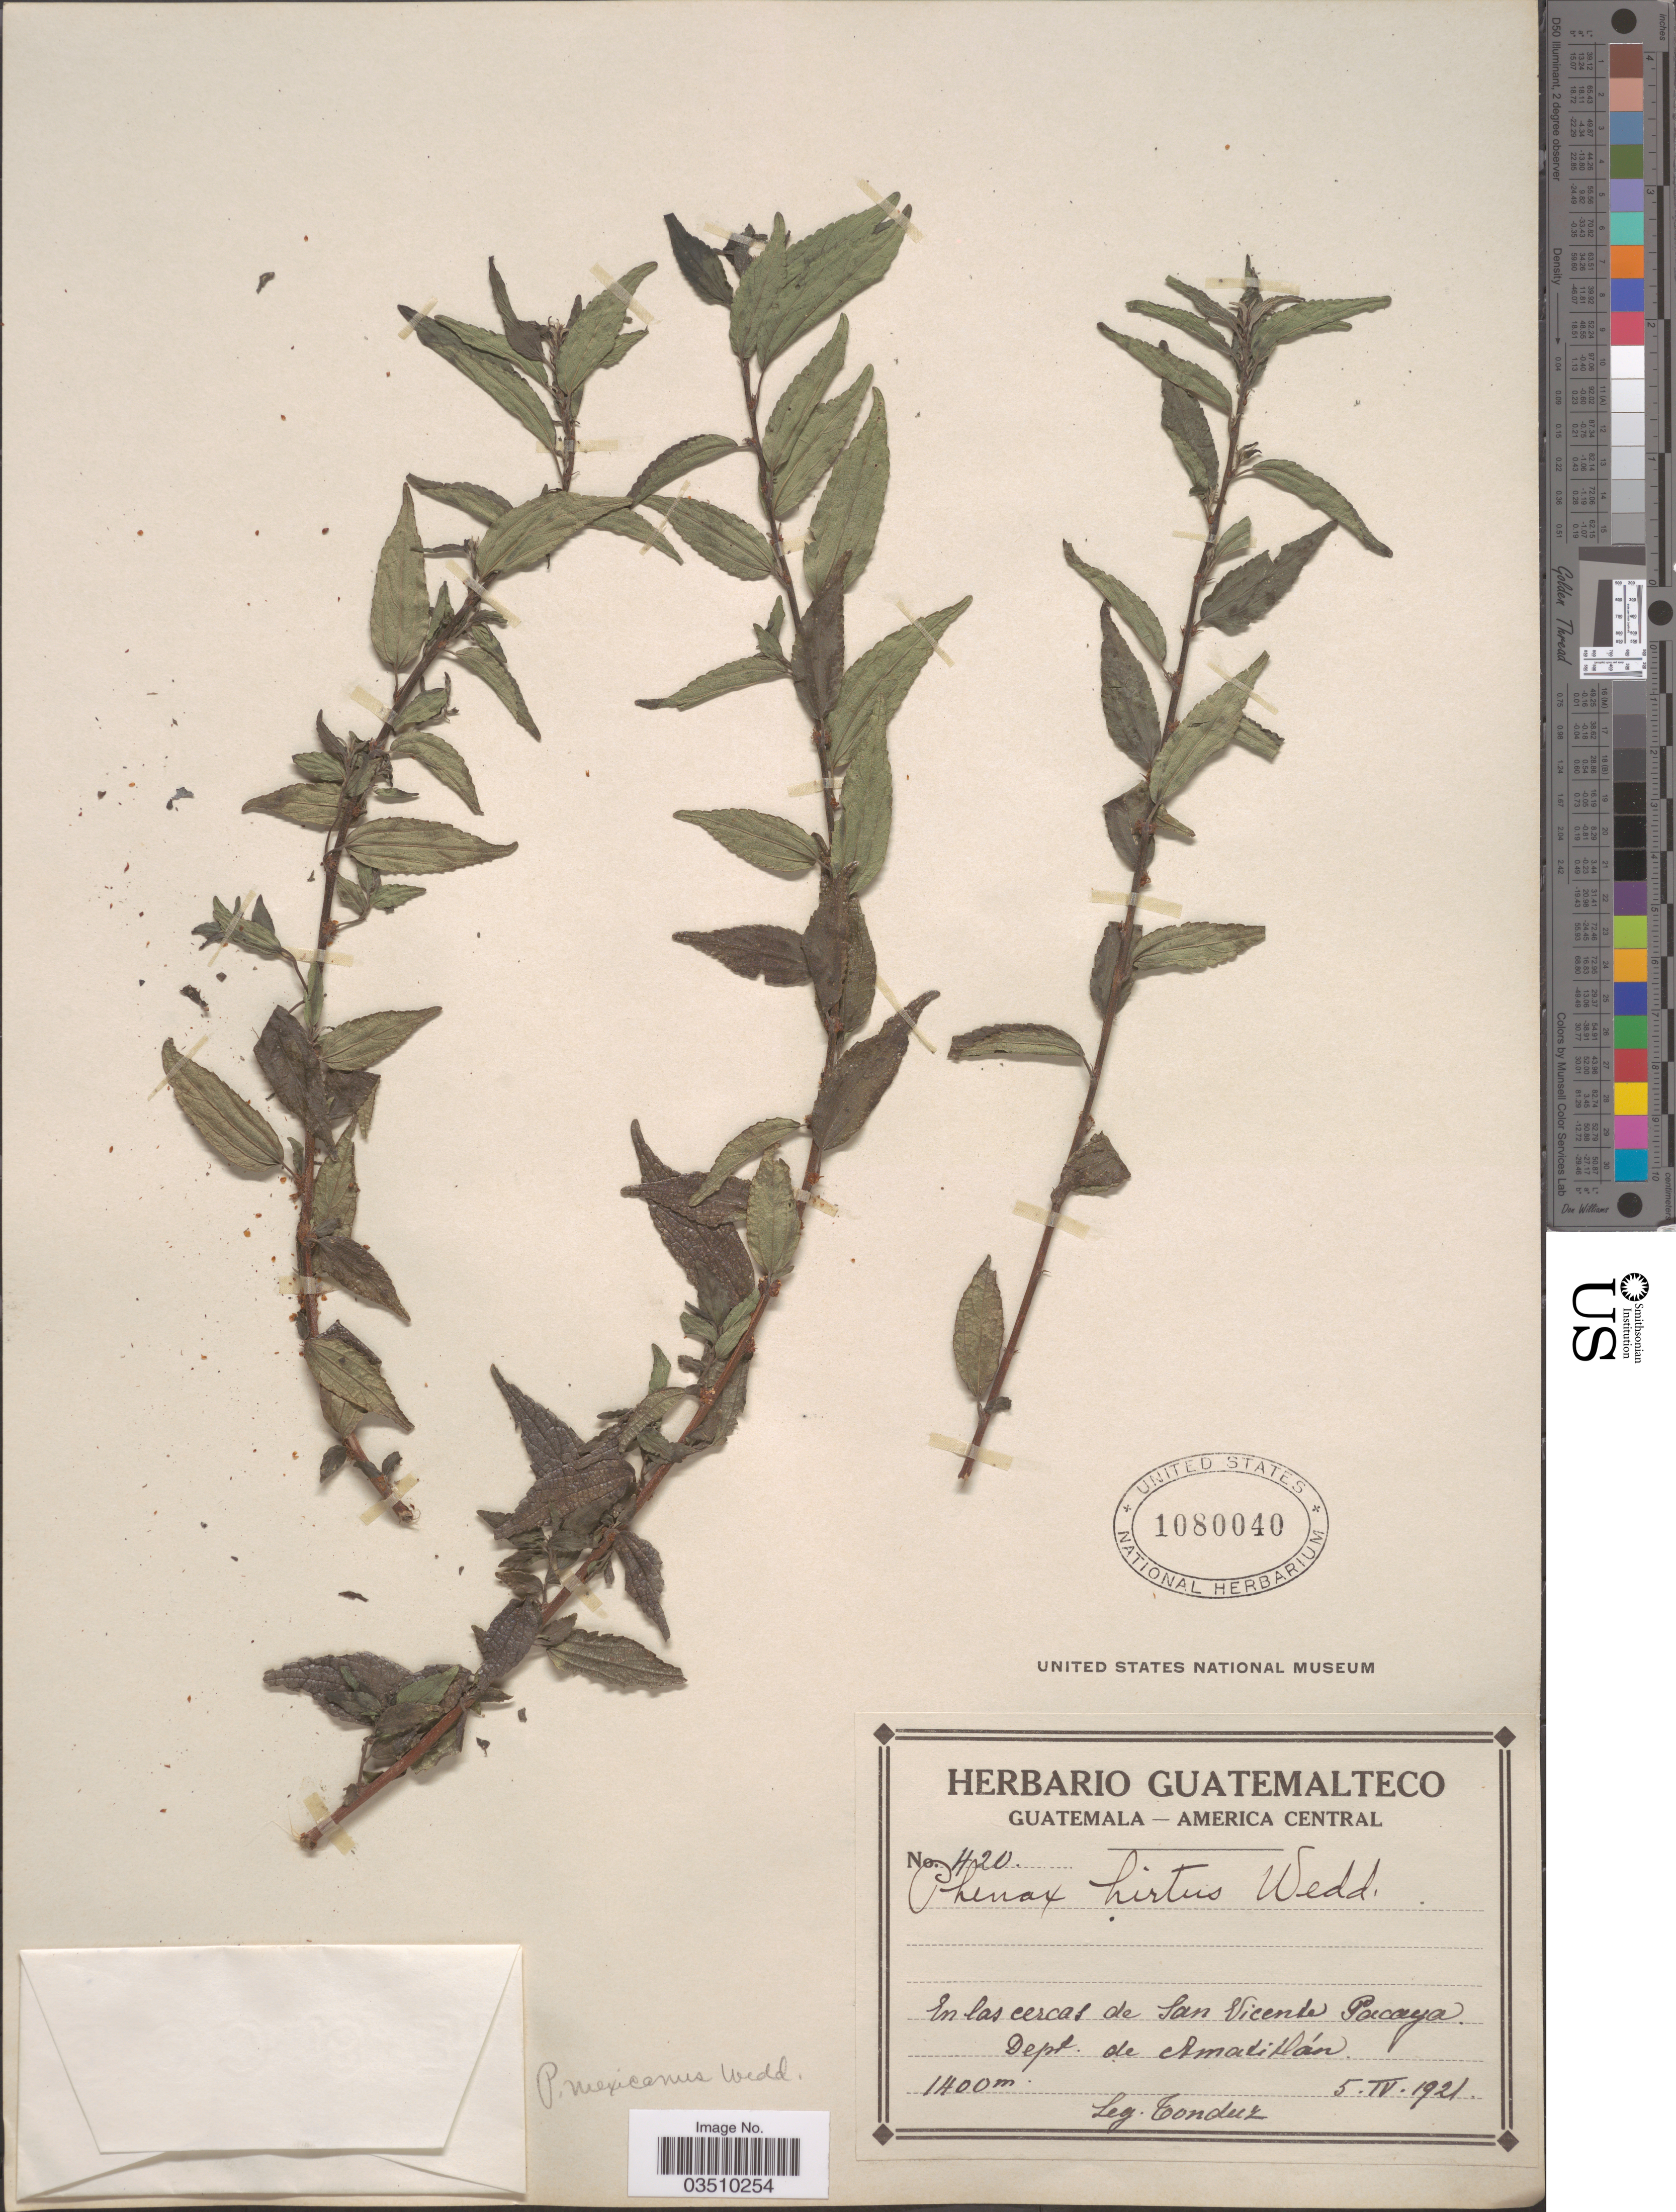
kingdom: Plantae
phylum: Tracheophyta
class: Magnoliopsida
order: Rosales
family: Urticaceae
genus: Phenax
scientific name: Phenax mexicanus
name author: Wedd.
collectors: Tonduz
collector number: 420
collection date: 1921-04-05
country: Guatemala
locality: In las cercas de San Vicente Pacaya. Dept. de Amatitlán.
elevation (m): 1400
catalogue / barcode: US 1080040